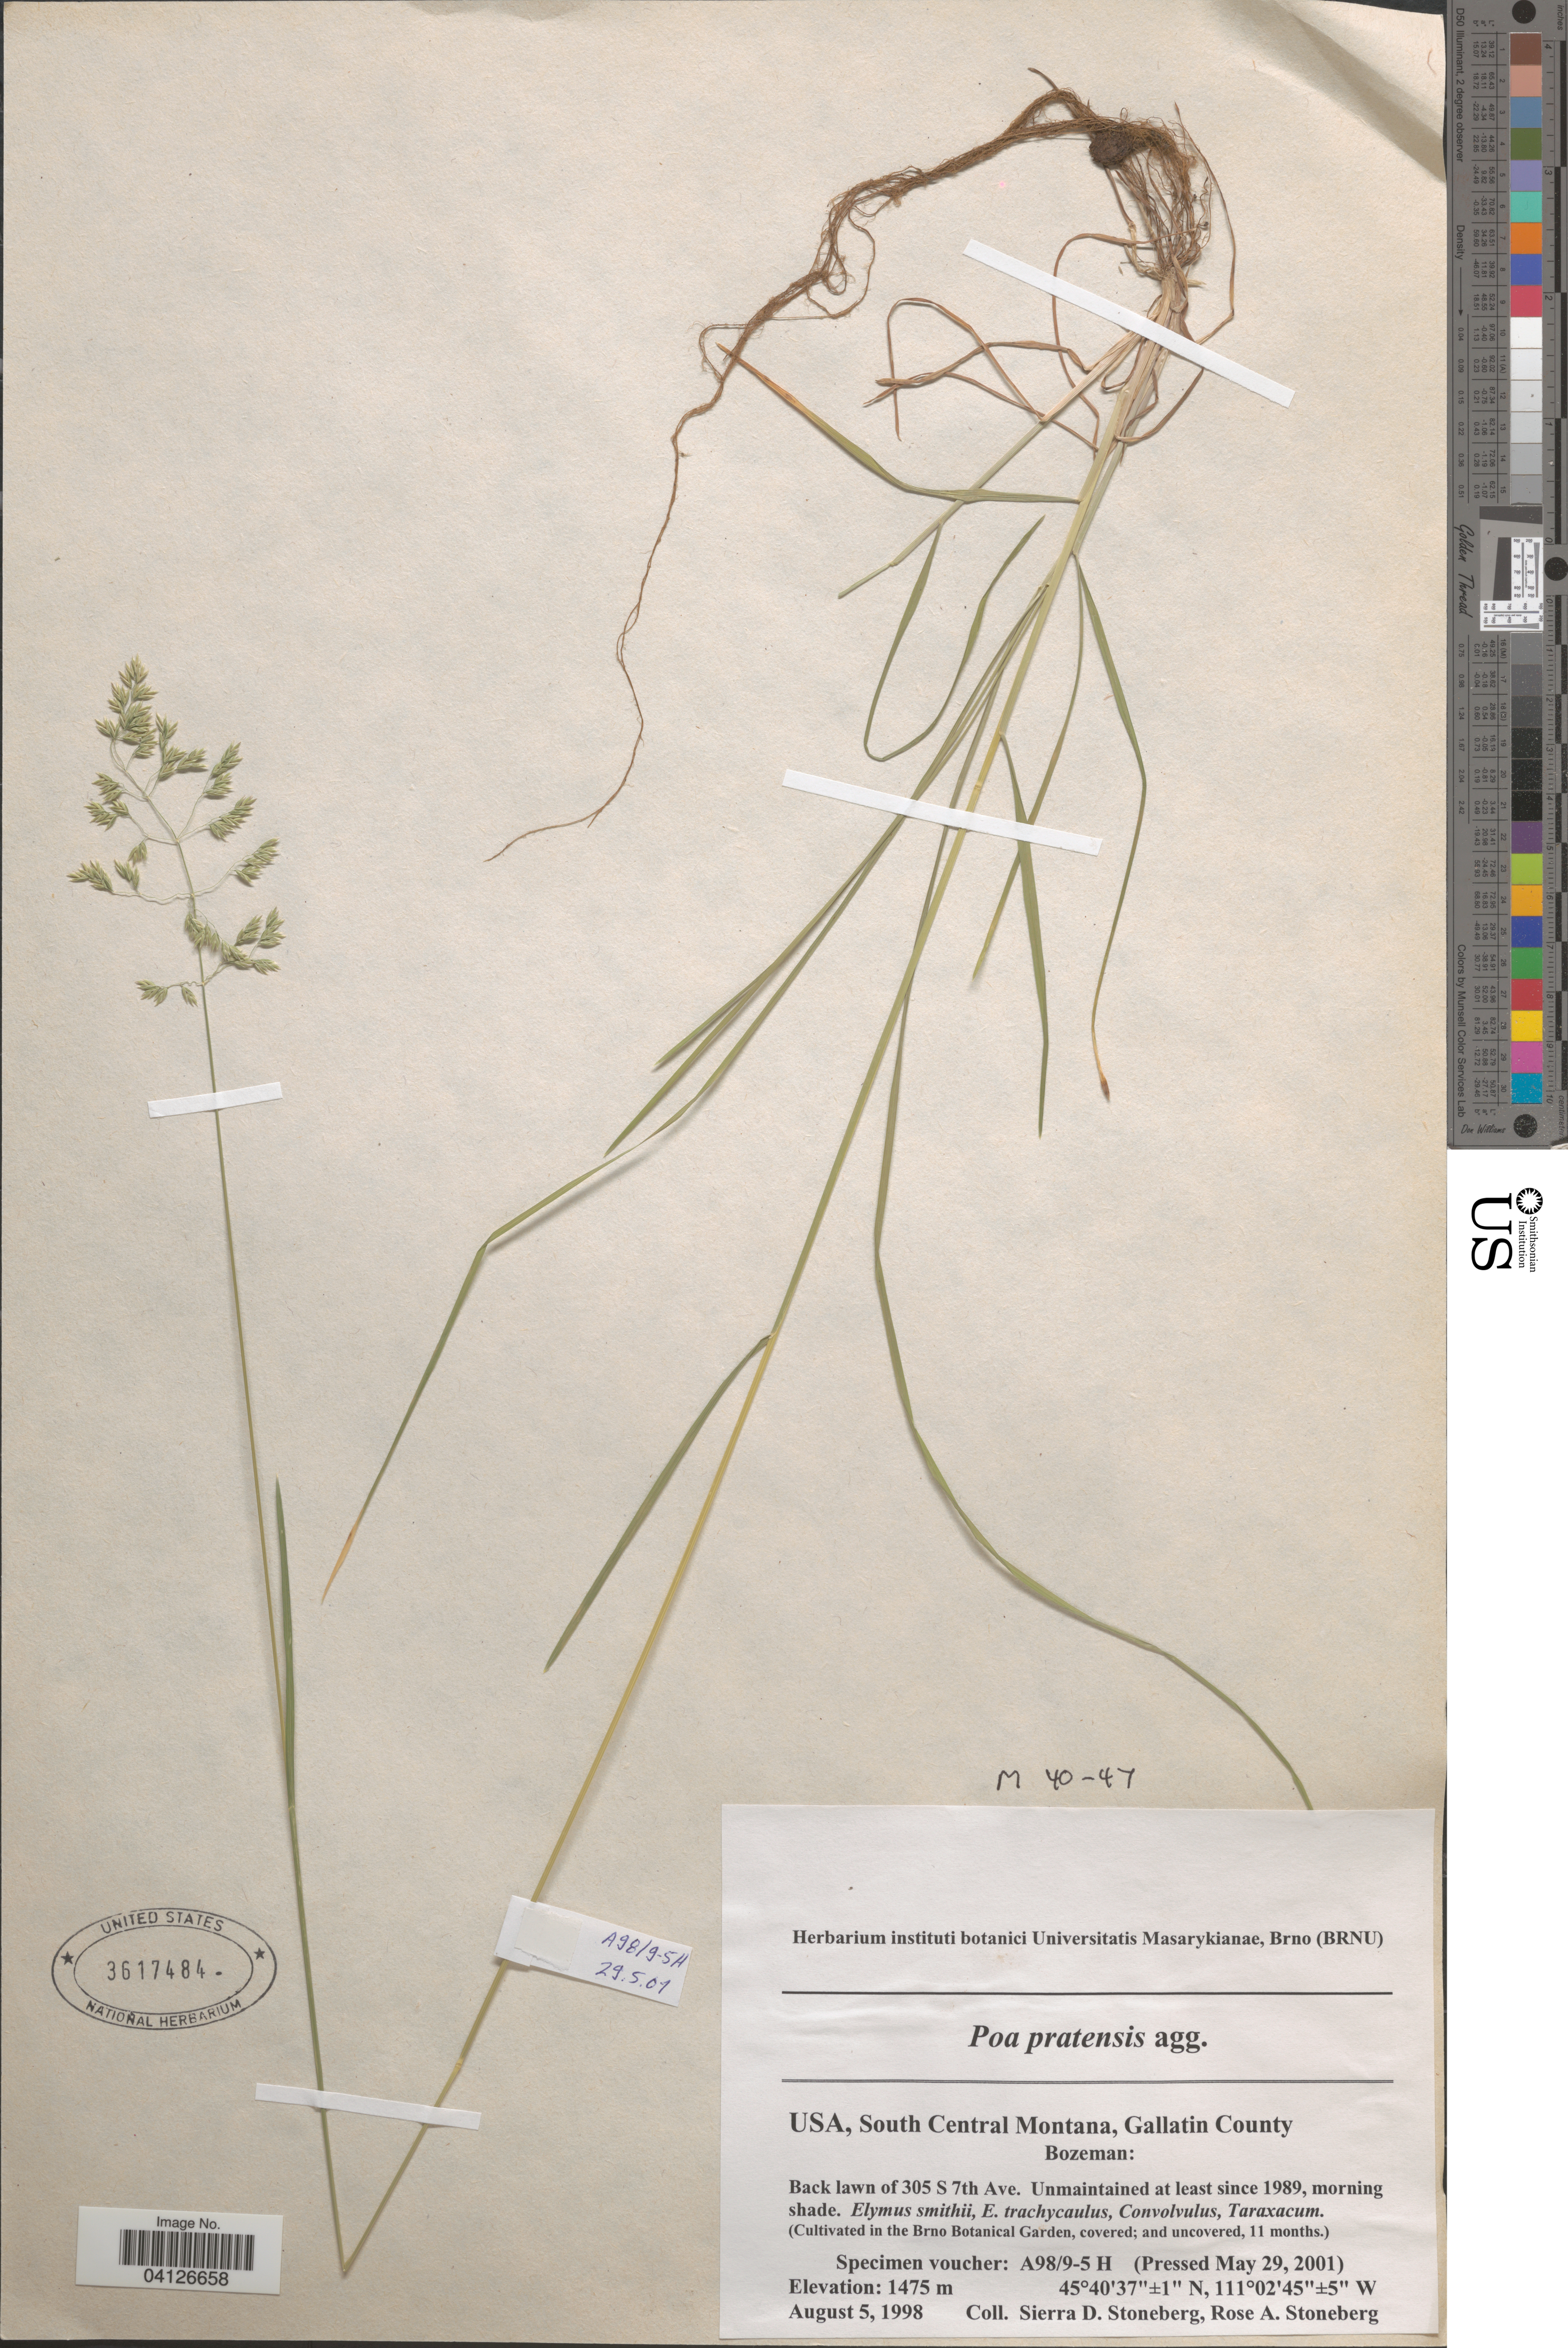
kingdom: Plantae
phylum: Tracheophyta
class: Liliopsida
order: Poales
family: Poaceae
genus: Poa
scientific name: Poa pratensis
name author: L.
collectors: Ex herb. instituti botanici Universitatis Masarykianae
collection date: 2001-05-29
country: Czechia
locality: (Cultivated in the Brno Botanical Garden, covered; and uncovered, 11 months.).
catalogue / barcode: US 3617484